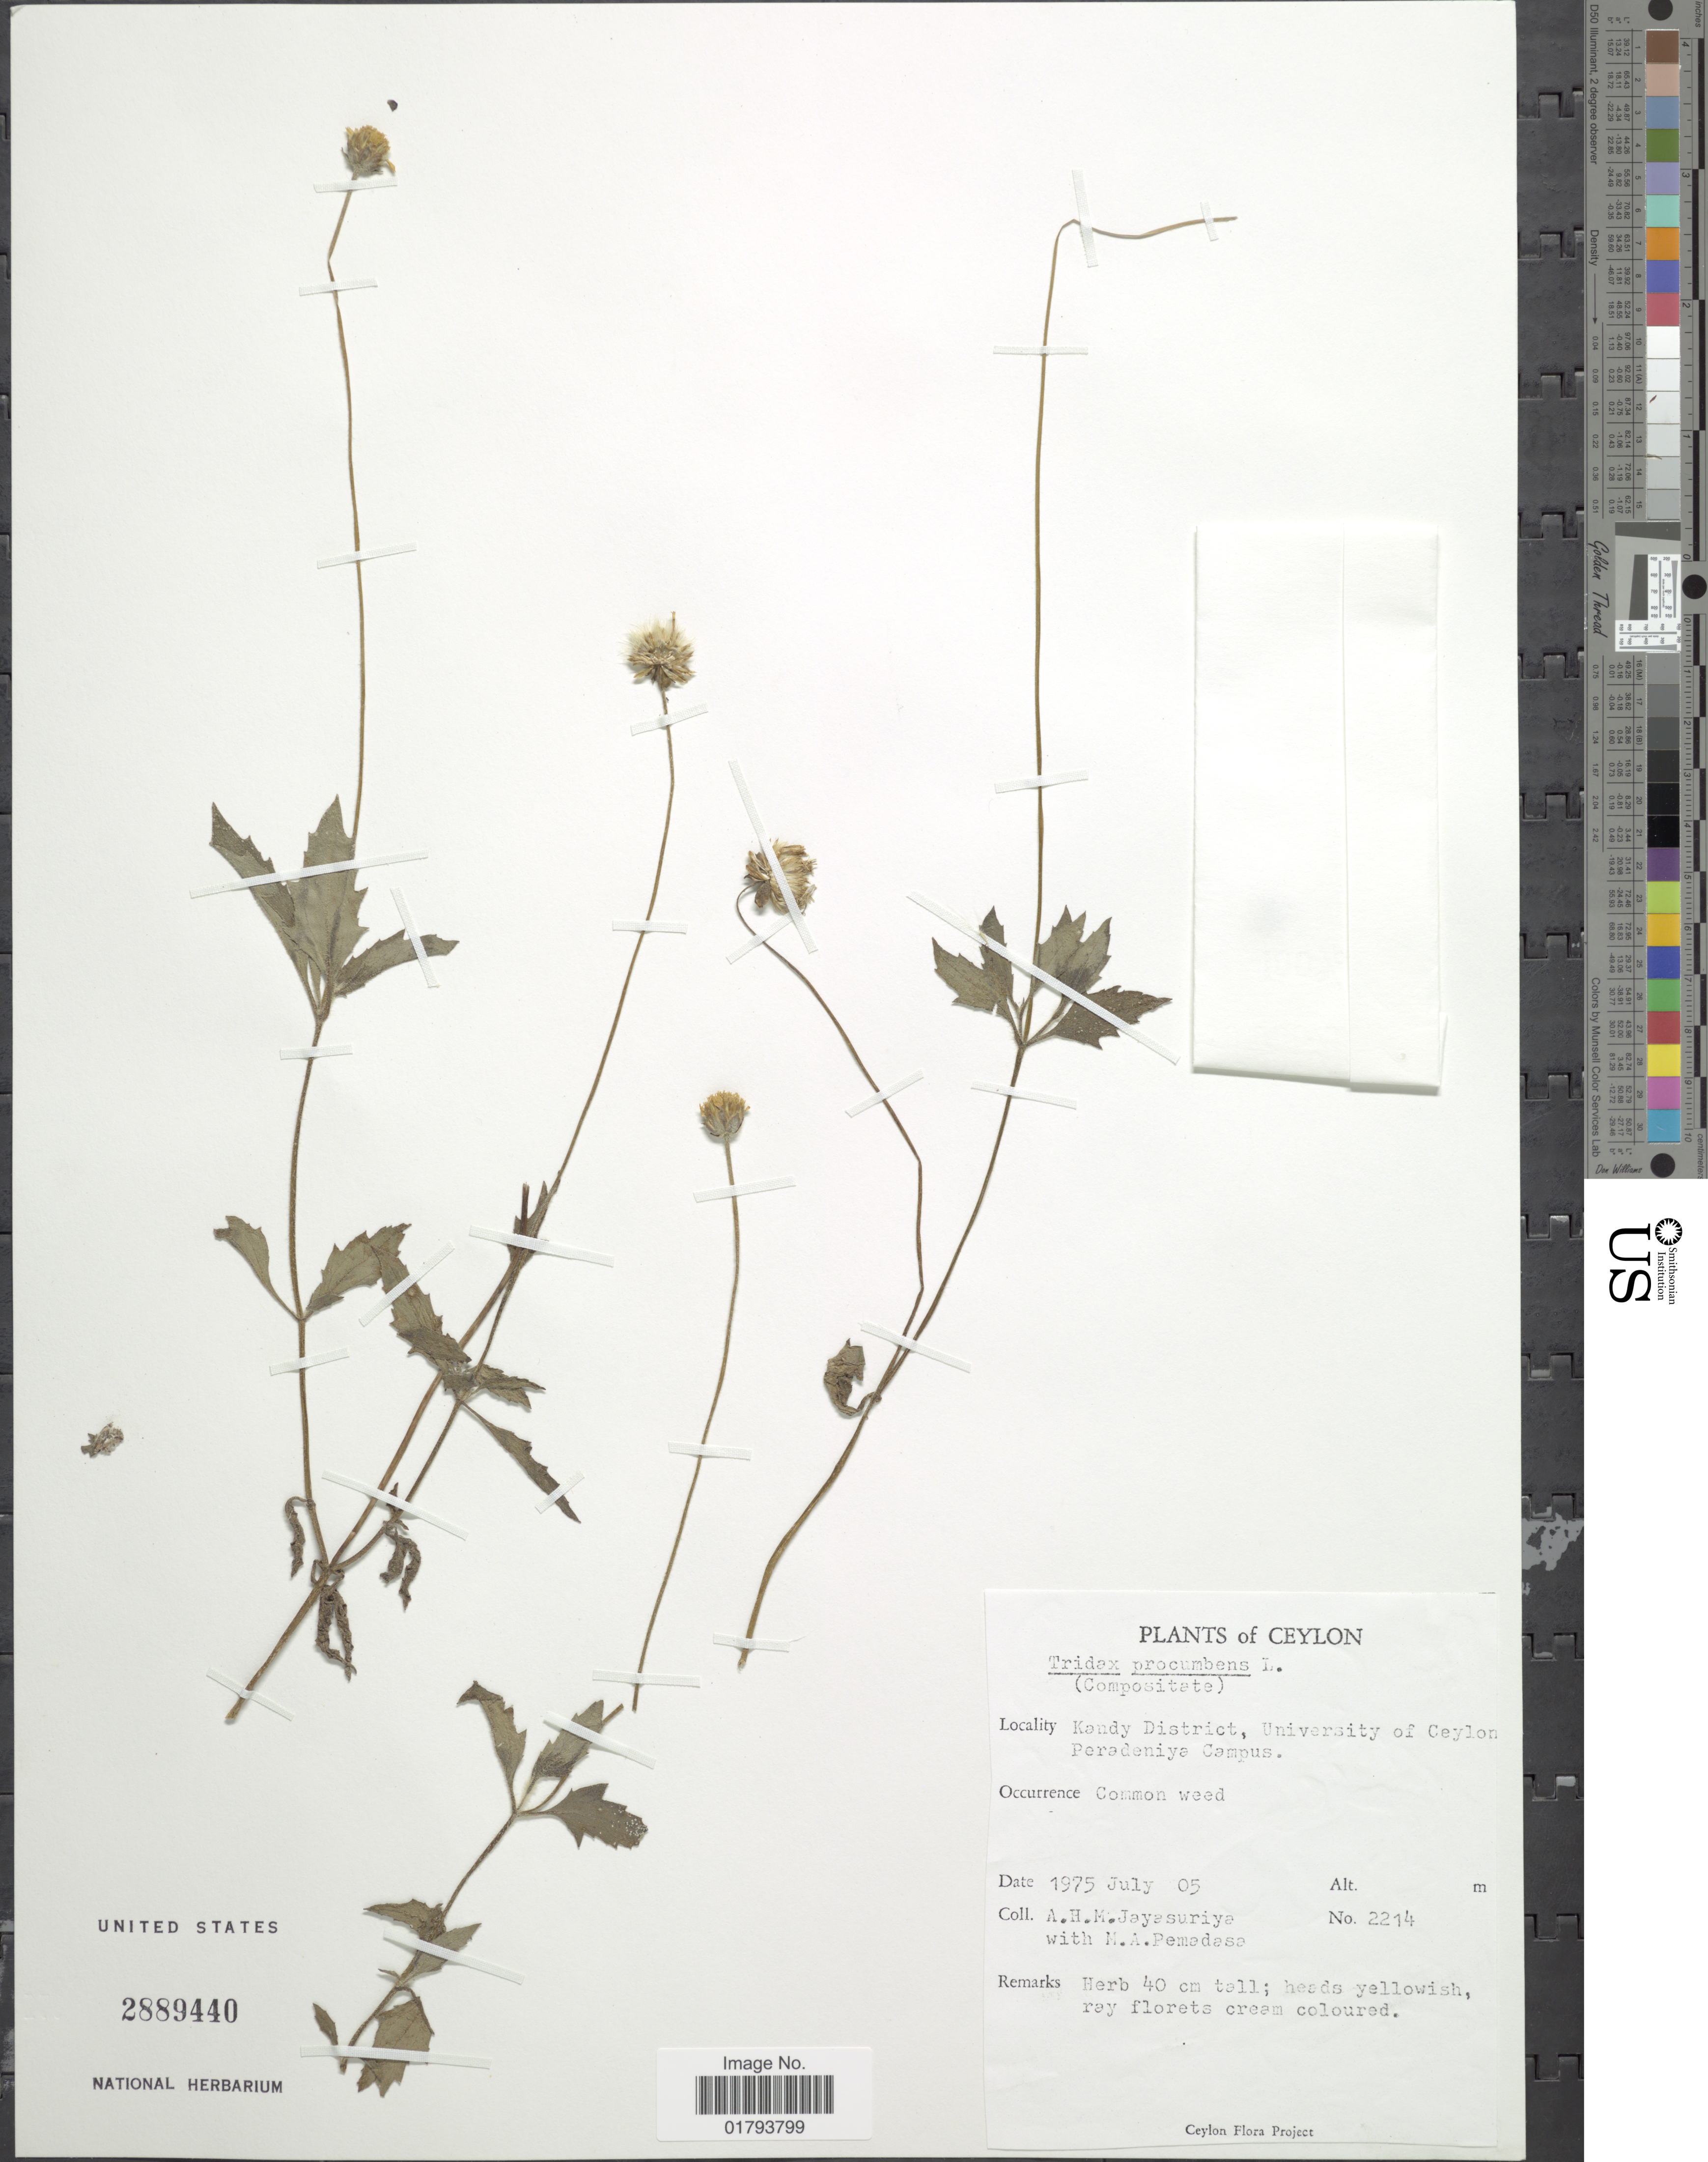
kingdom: Plantae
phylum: Tracheophyta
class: Magnoliopsida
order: Asterales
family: Asteraceae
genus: Tridax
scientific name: Tridax procumbens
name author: L.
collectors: A. H. Jayasuriya & M. Pemadesa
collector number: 2214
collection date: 1975-07-05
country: Sri Lanka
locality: Ceylon, Kandy District, University of Ceylon, Peradeniya Campus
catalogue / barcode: US 2889440